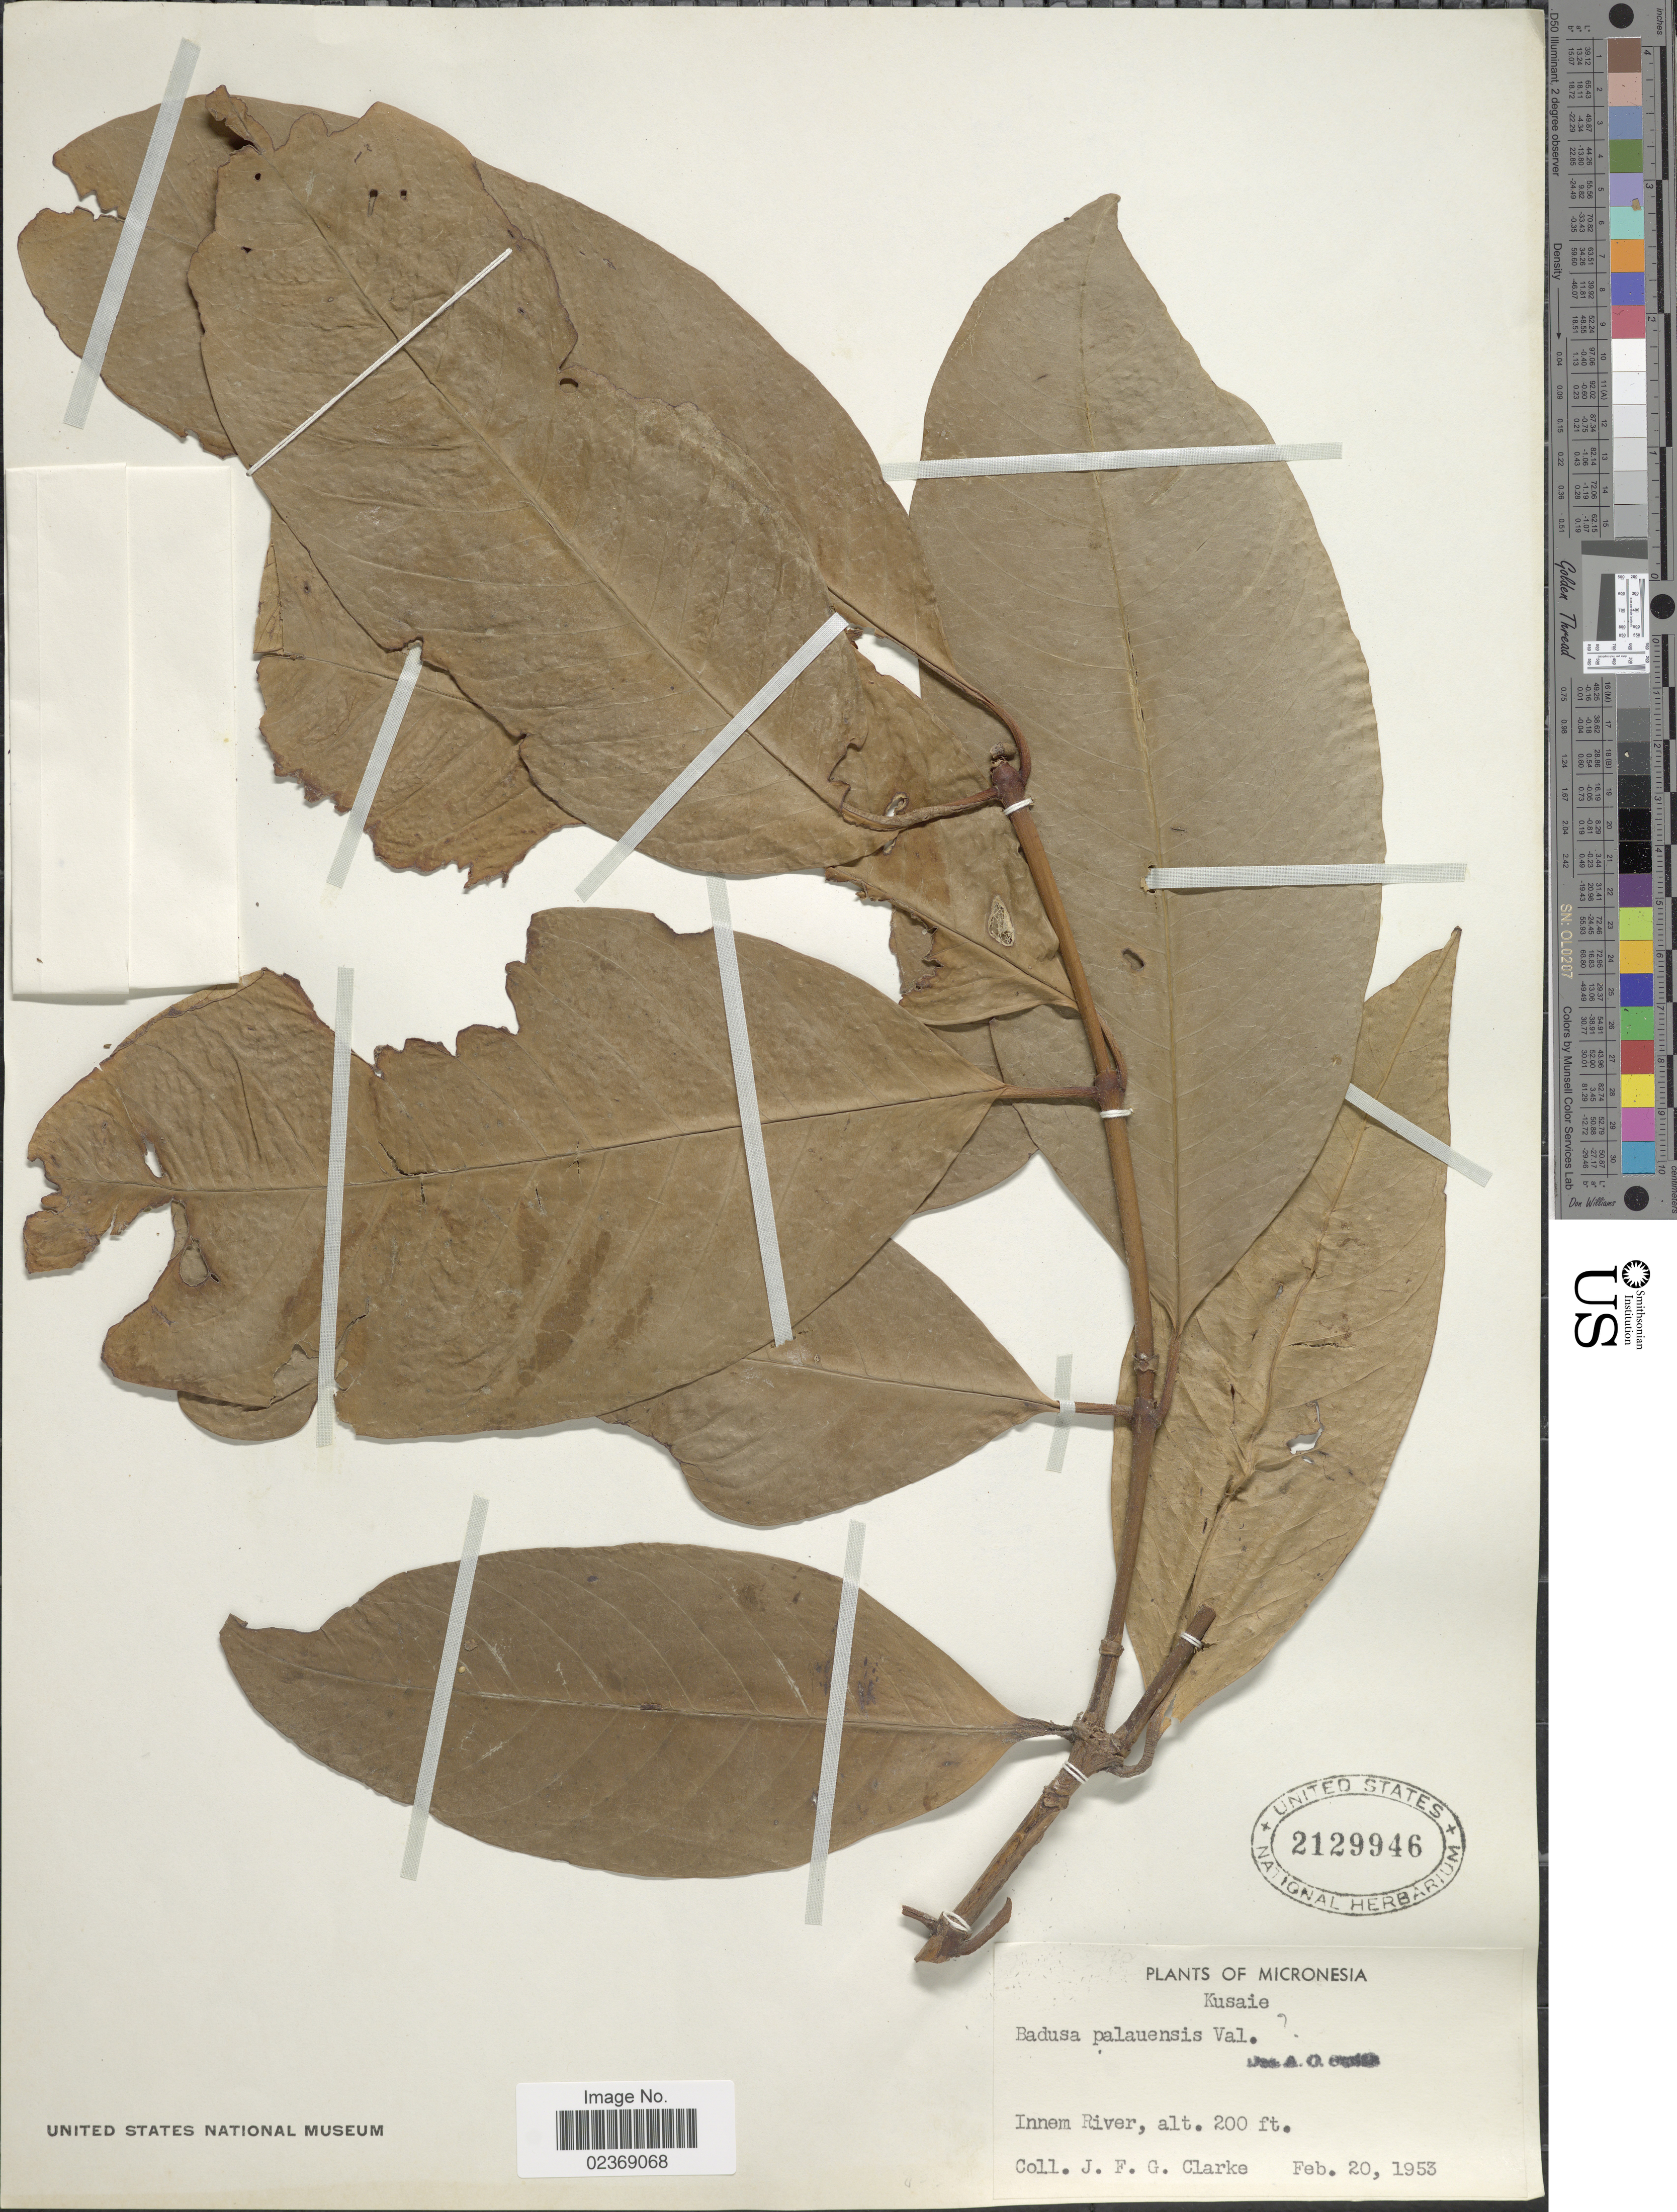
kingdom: Plantae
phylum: Tracheophyta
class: Magnoliopsida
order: Gentianales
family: Rubiaceae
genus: Badusa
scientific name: Badusa palauensis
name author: Valeton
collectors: J. F. Clarke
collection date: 1953-02-20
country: Micronesia, Federated States of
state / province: Kosrae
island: Kosrae [Kusaie]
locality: Kusaie, Innem River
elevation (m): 61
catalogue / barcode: US 2129946